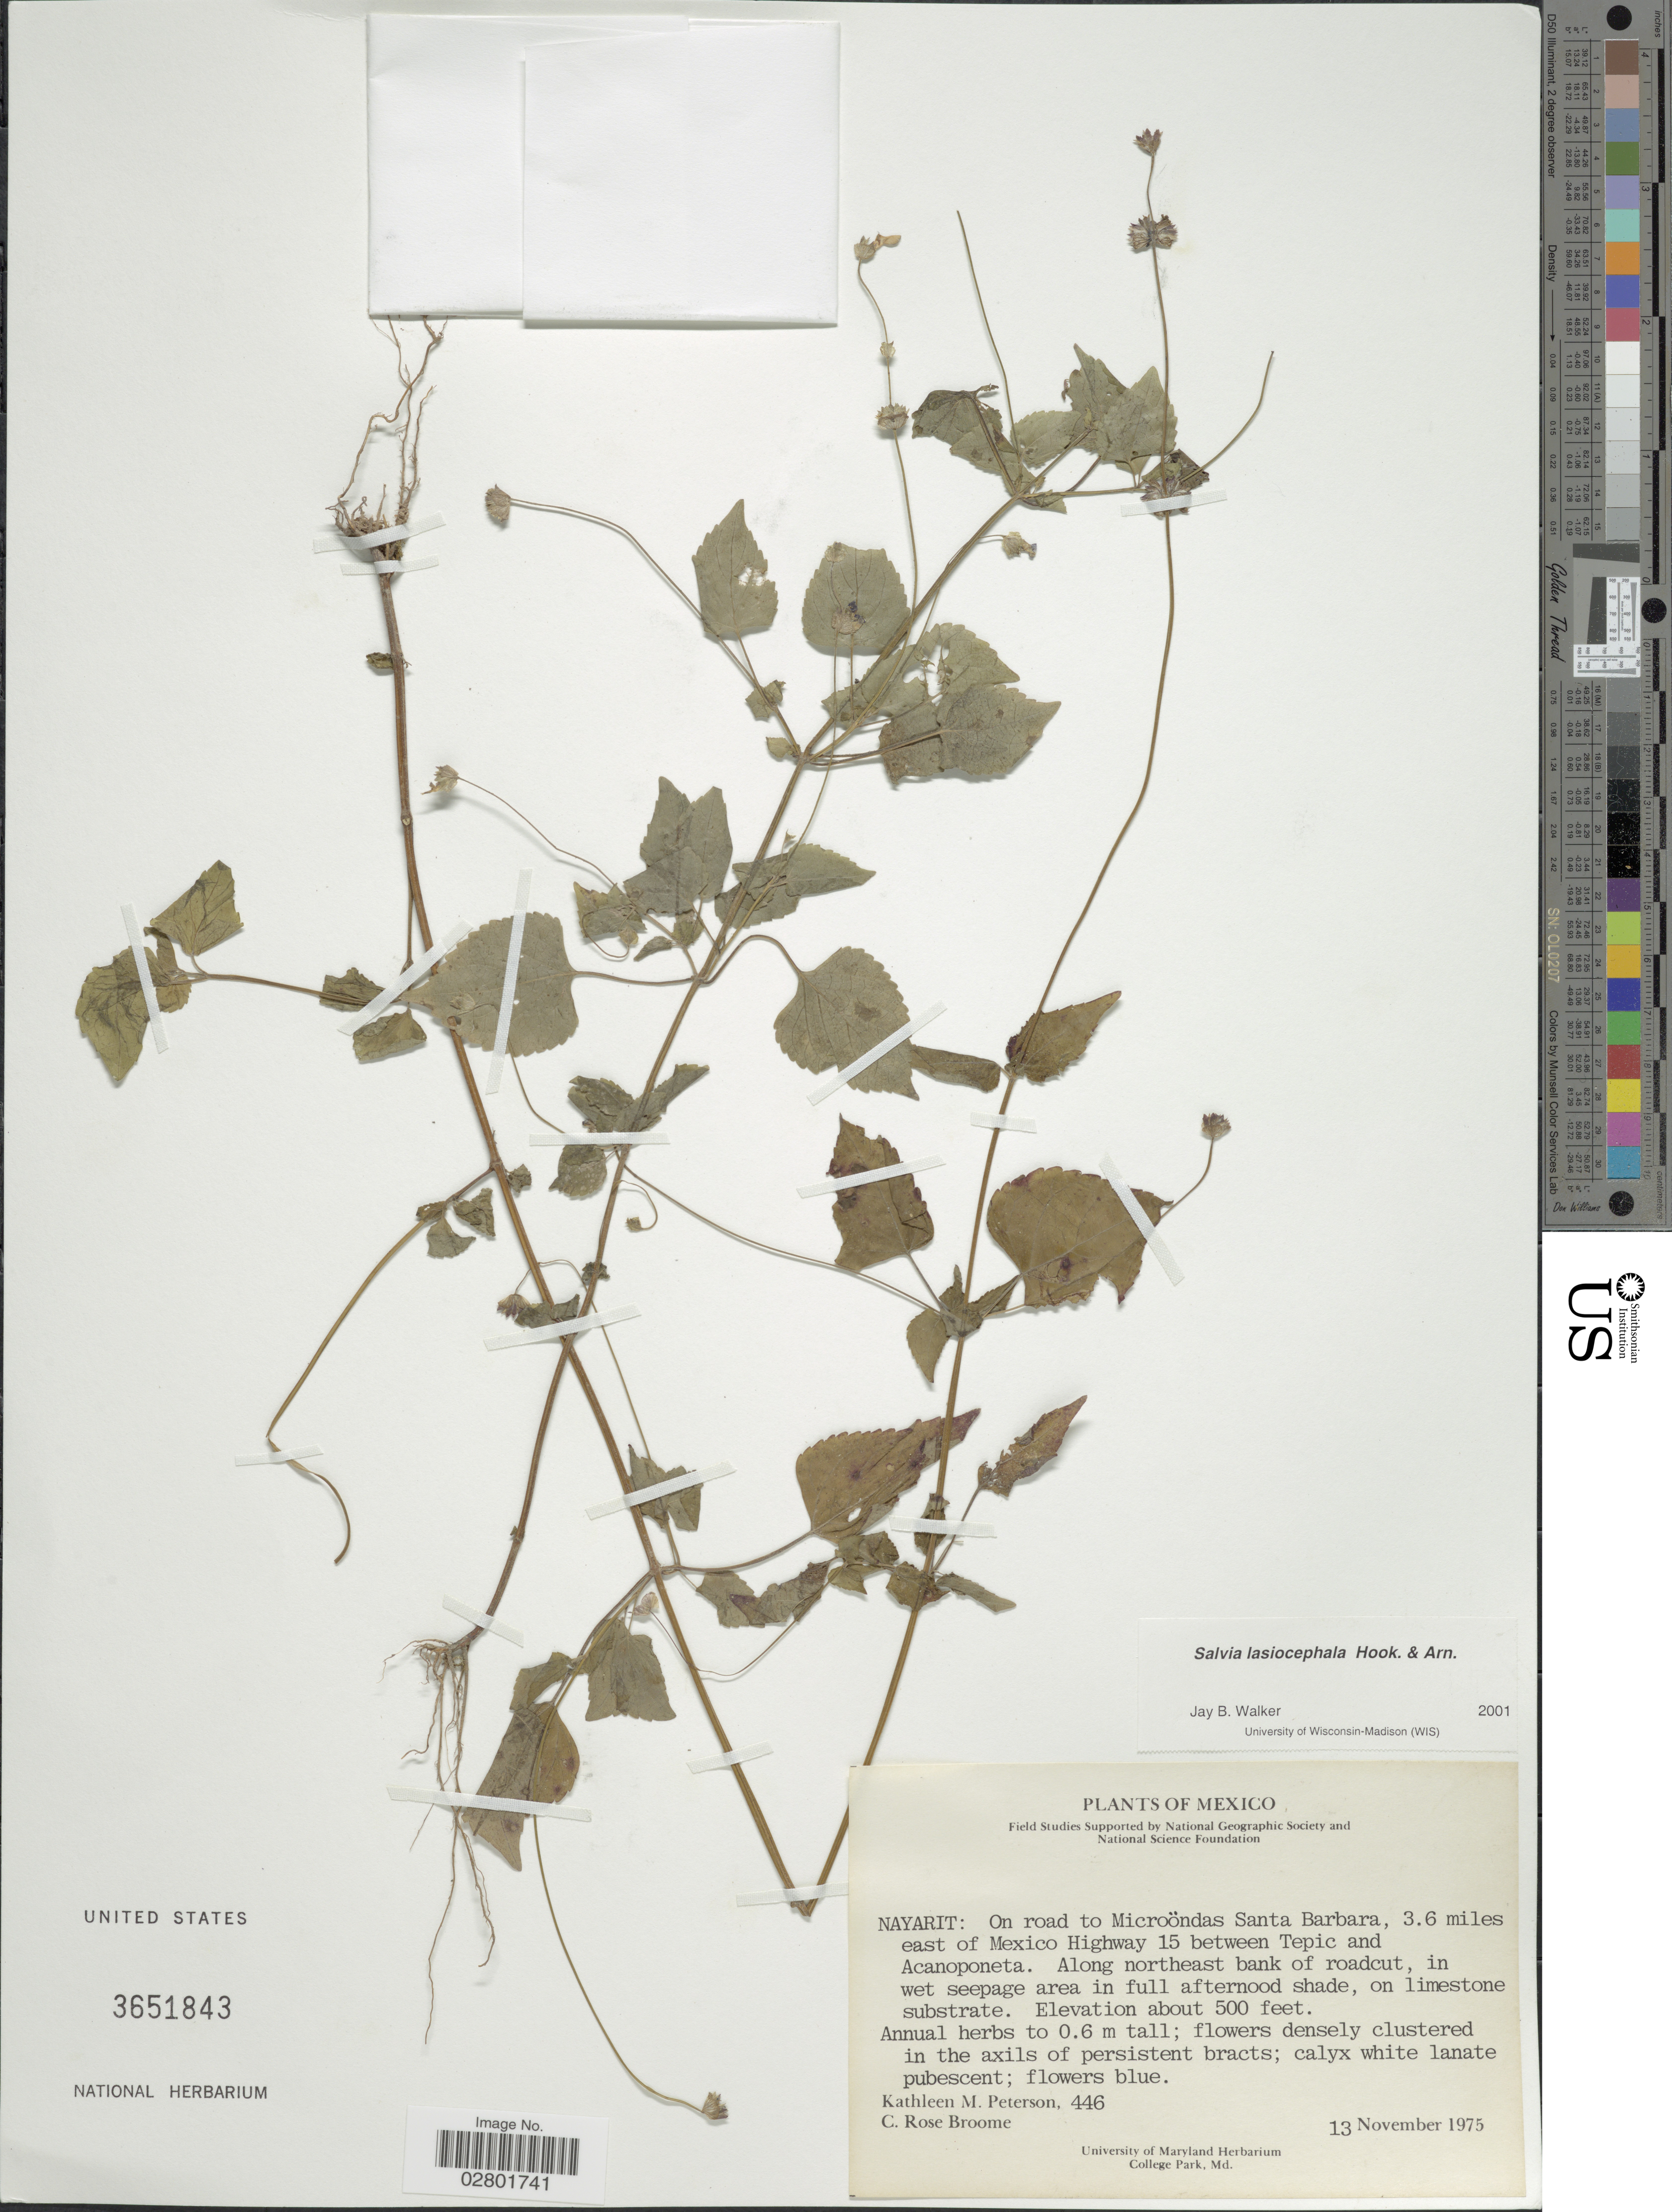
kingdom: Plantae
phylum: Tracheophyta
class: Magnoliopsida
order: Lamiales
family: Lamiaceae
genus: Salvia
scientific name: Salvia lasiocephala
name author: Hook. & Arn.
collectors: K. Peterson & C. R. Broome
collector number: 446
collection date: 1975-11-13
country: Mexico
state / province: Nayarit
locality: On road to Microöndas Santa Barbara, 3.6 miles east of Mexico Highway 15 between Tepic and Acanoponeta. Along northeast bank of roadcut.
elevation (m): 152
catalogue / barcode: US 3651843